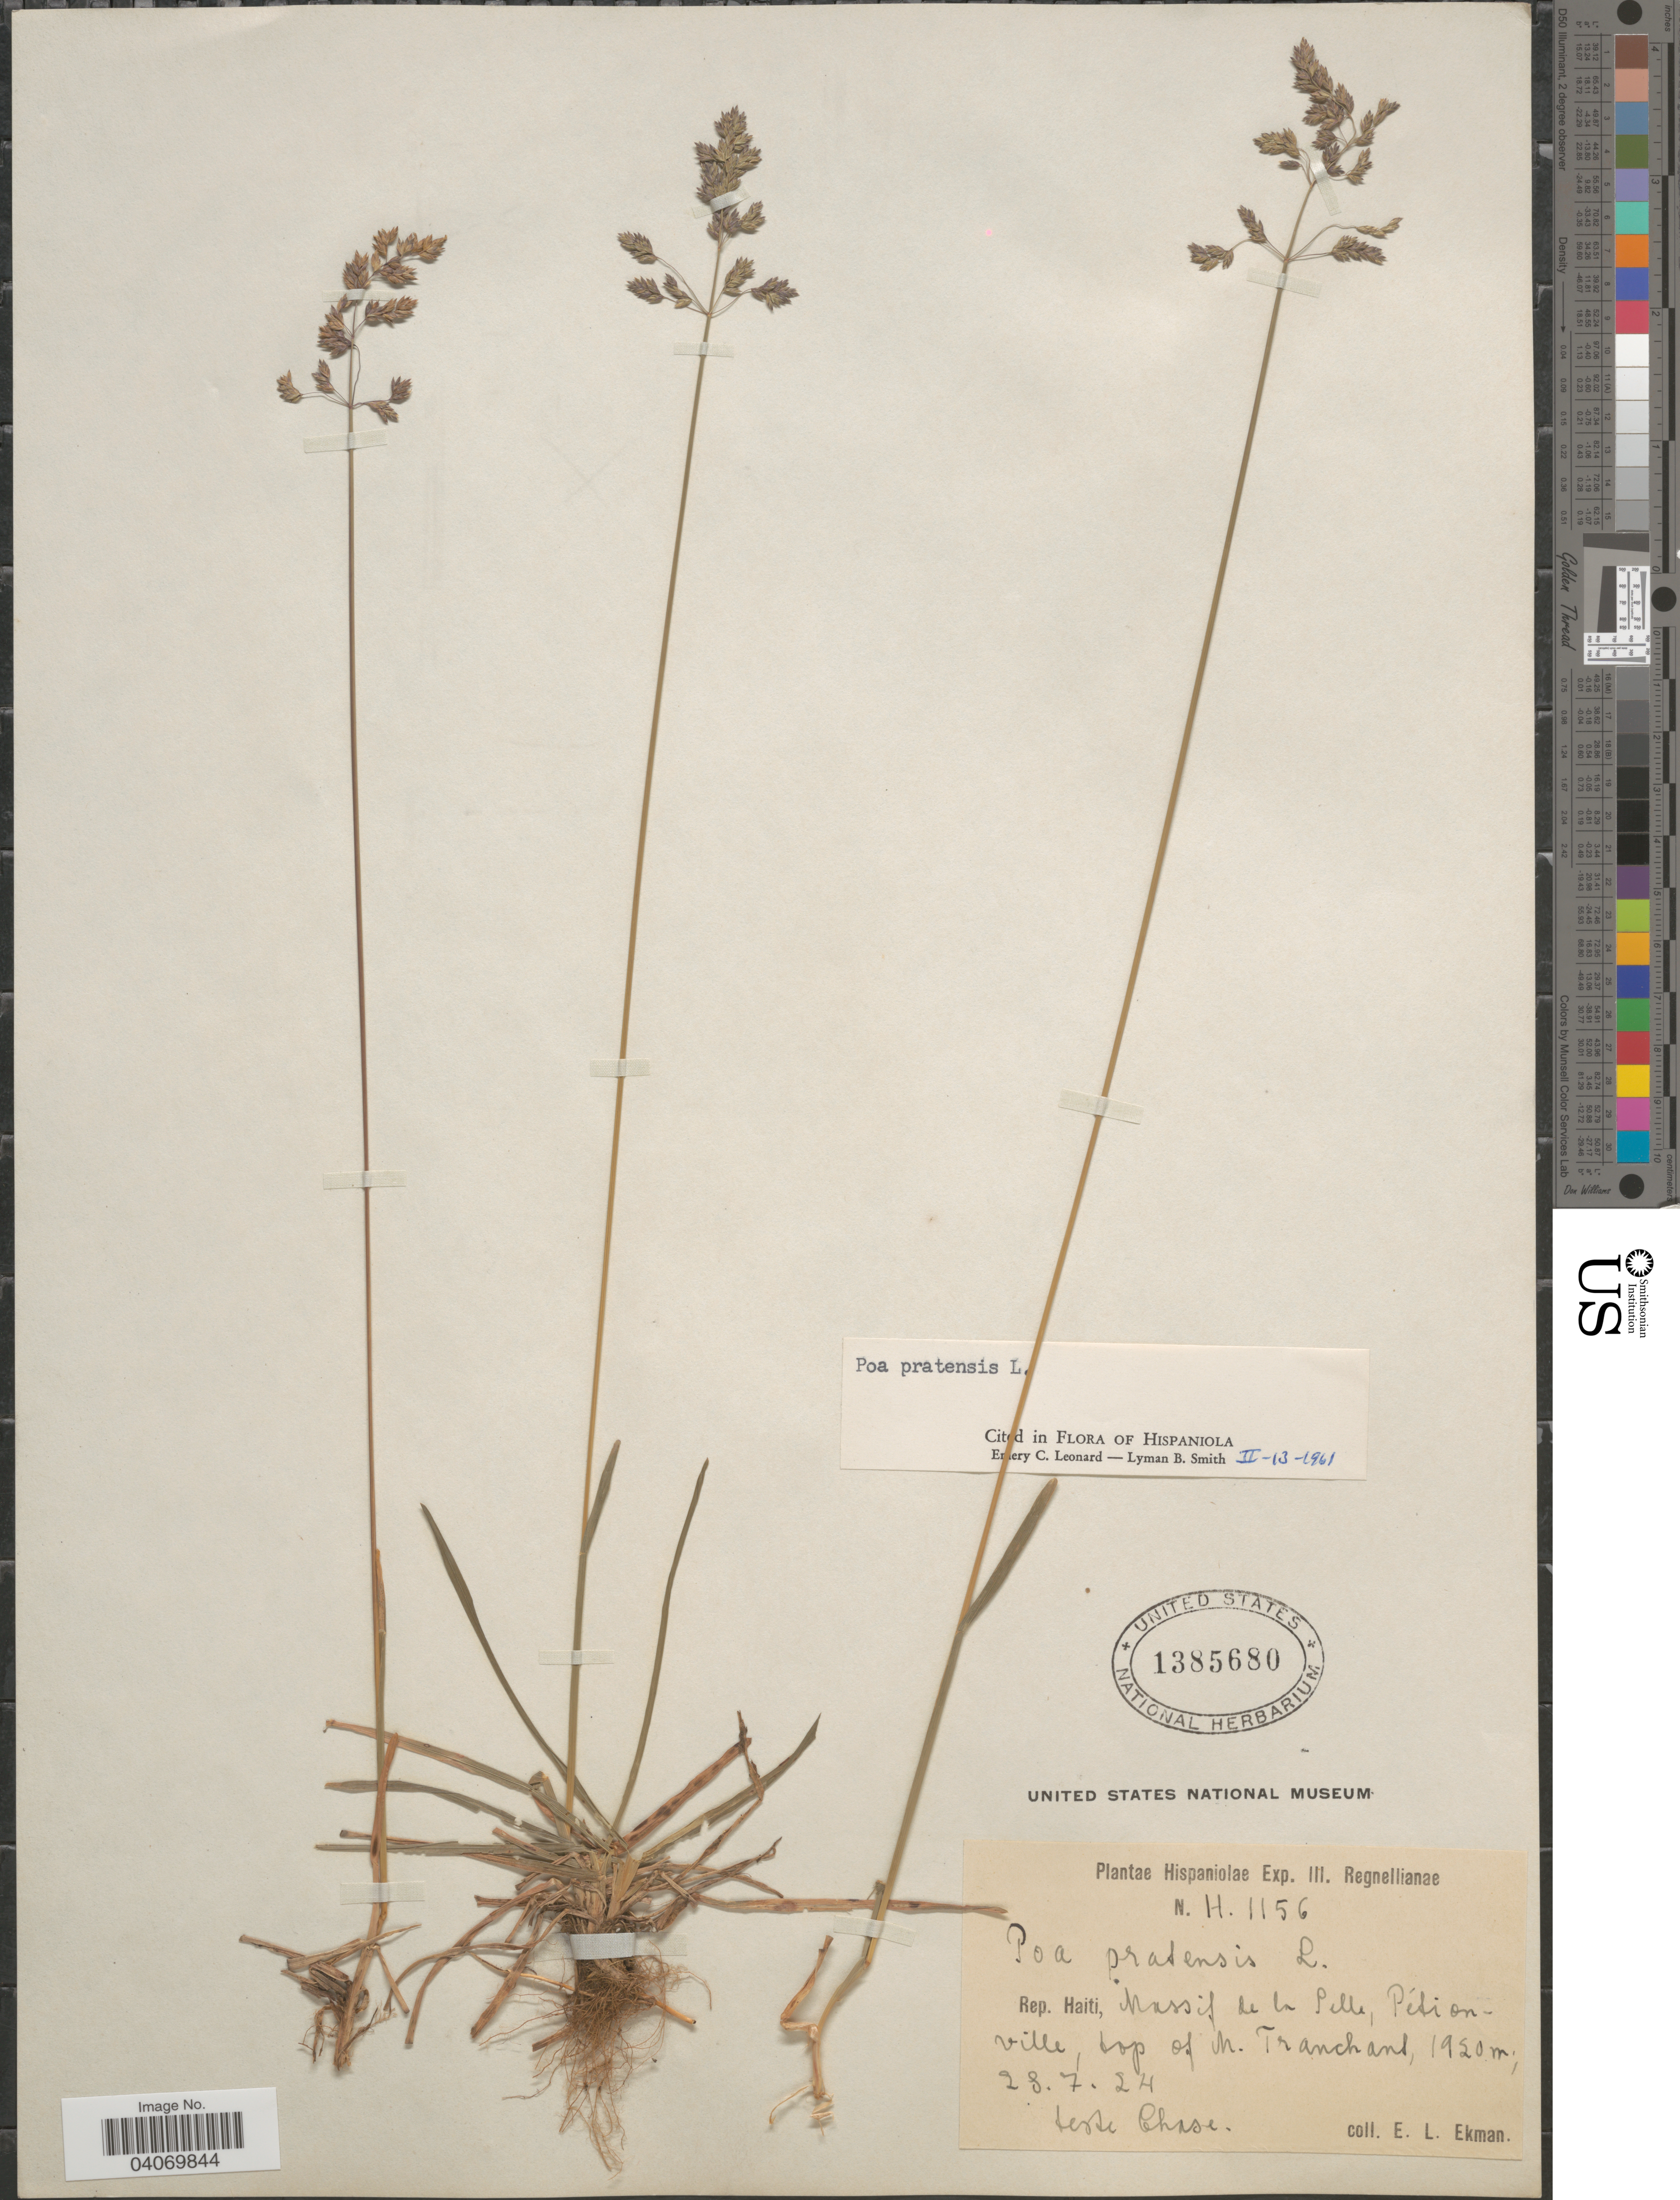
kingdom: Plantae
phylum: Tracheophyta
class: Liliopsida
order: Poales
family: Poaceae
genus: Poa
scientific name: Poa pratensis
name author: L.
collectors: E. L. Ekman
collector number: H1156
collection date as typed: Transcribed d/m/y: 28/7/24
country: Haiti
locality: Massif de la Selle, Pétionville, top of M. Tranchant.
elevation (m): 1920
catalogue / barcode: US 1385680